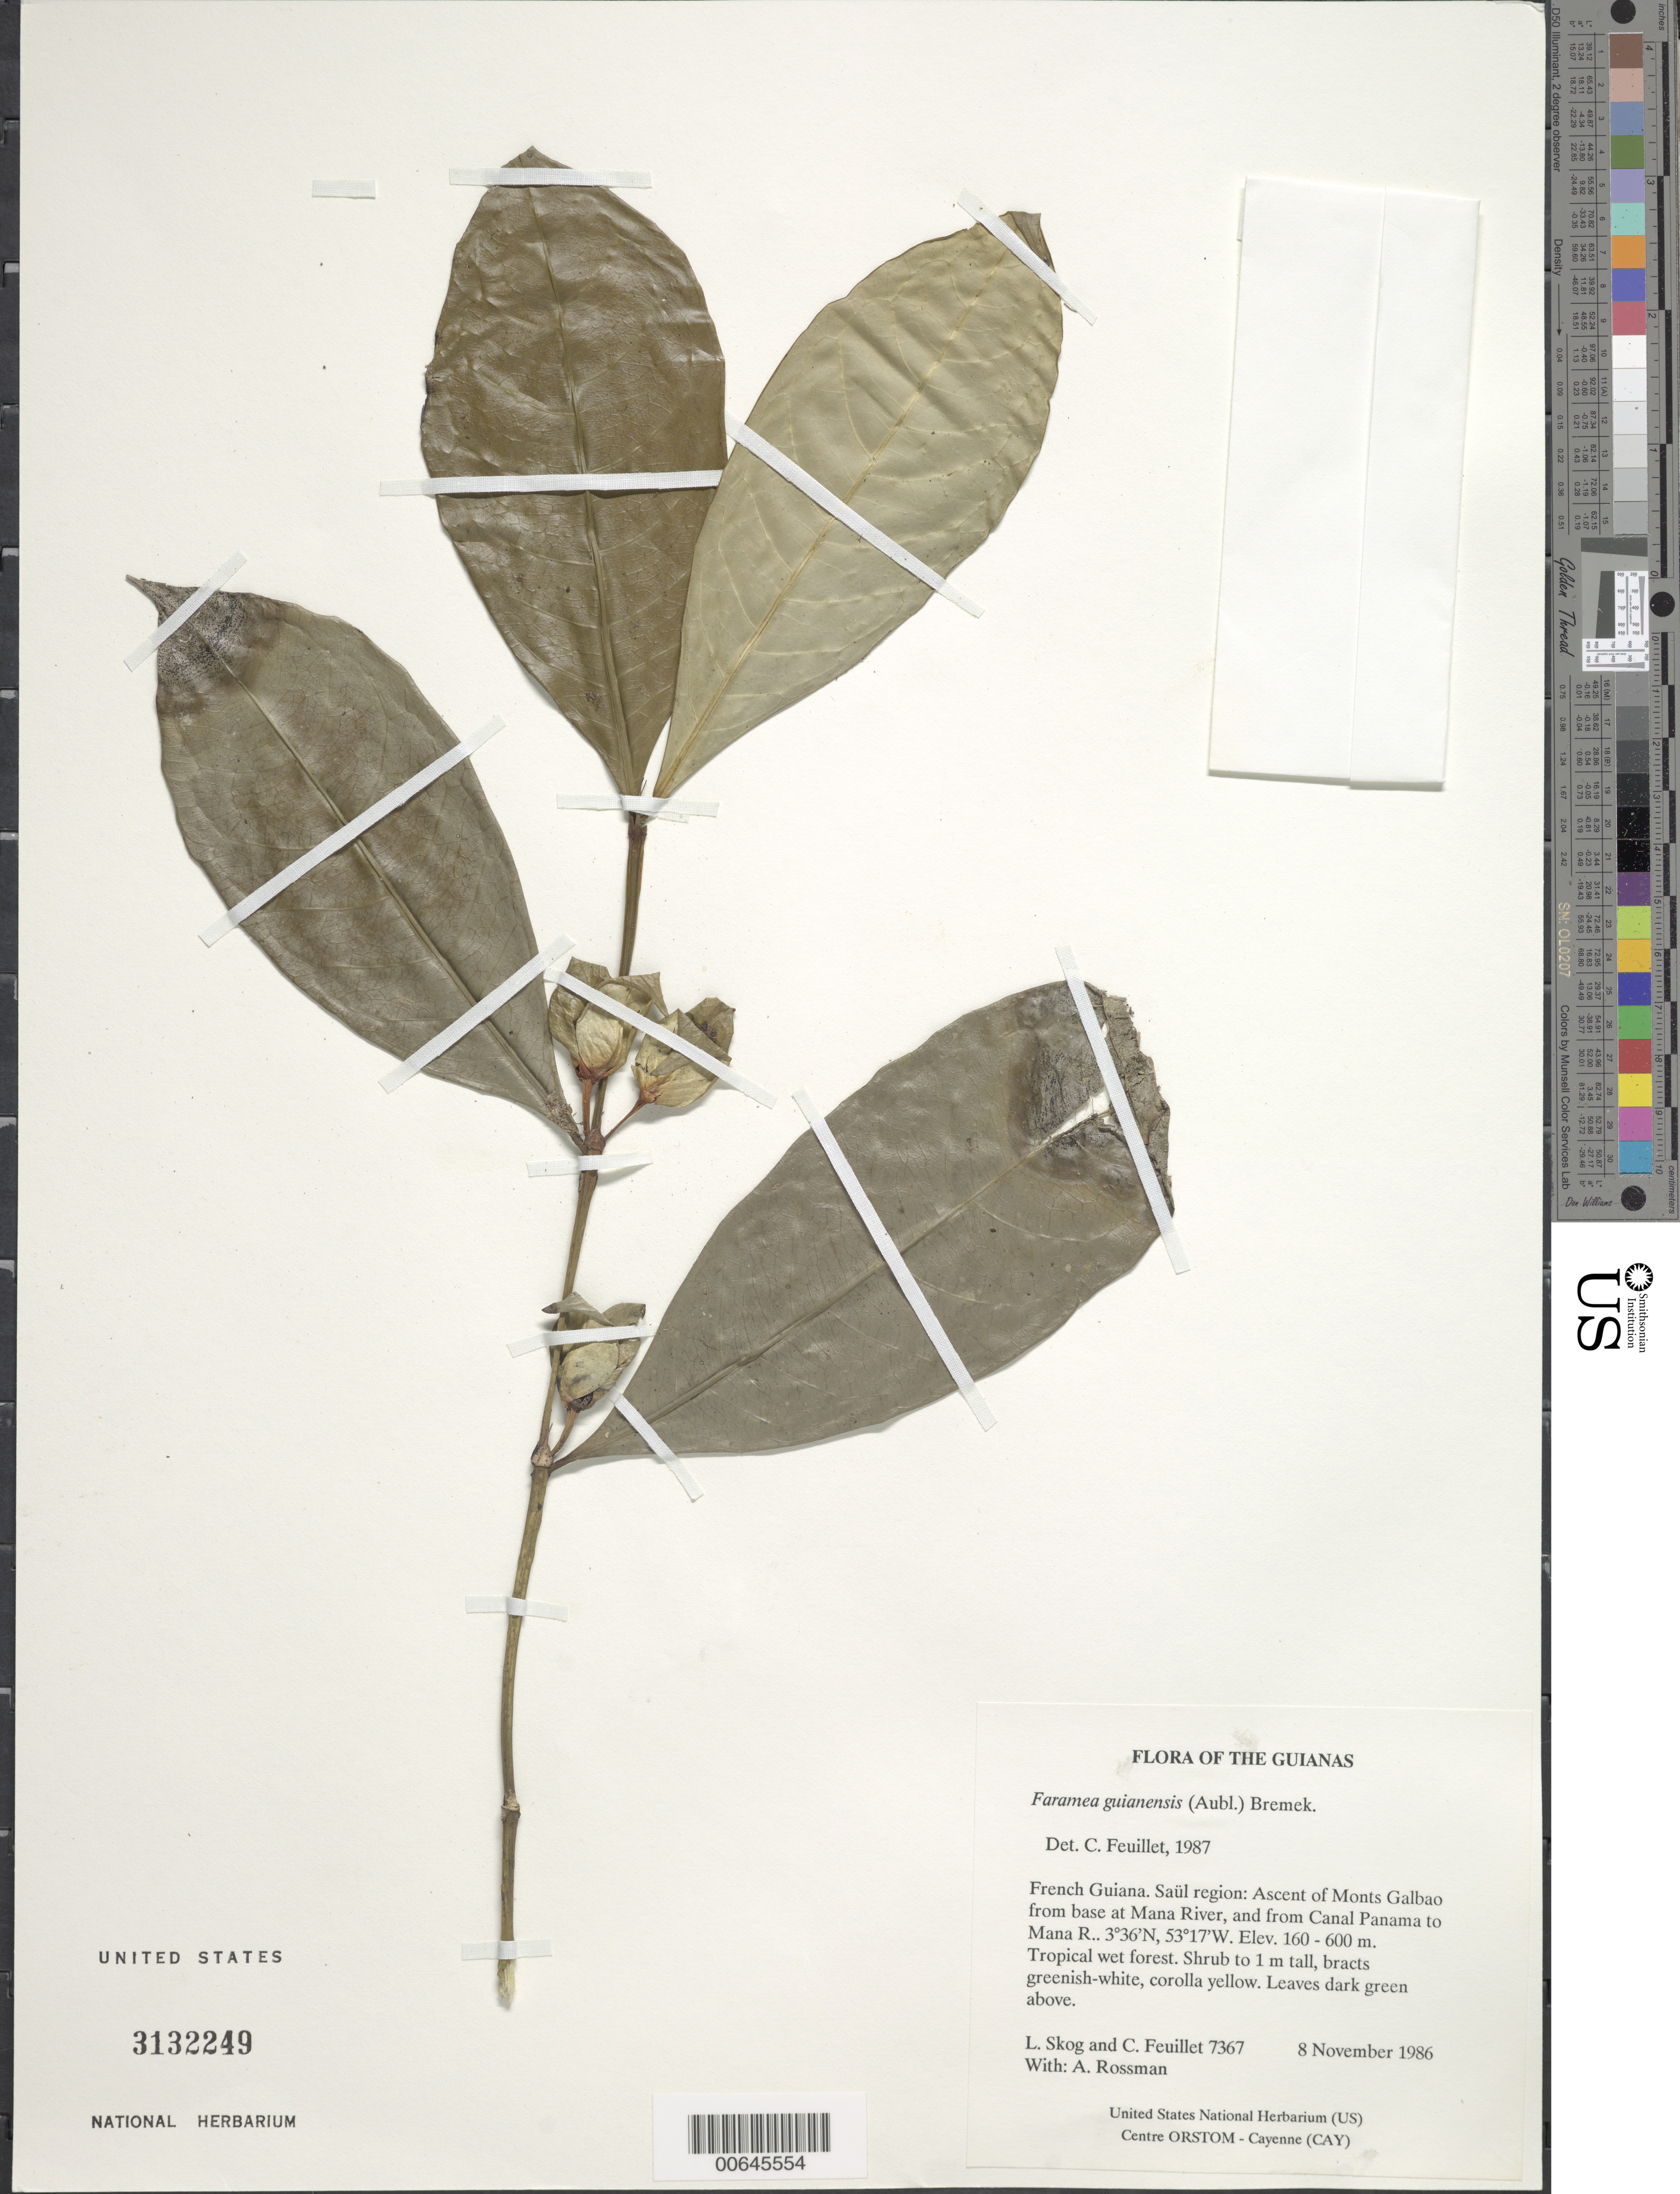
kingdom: Plantae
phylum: Tracheophyta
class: Magnoliopsida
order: Gentianales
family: Rubiaceae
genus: Faramea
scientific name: Faramea guianensis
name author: (Aubl.) Bremek.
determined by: Feuillet, C.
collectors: L. E. Skog, C. Feuillet & A. Rossman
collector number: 7367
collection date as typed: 8 November 1986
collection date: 1986-11-08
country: French Guiana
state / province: Saint-Laurent-du-Maroni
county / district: Saül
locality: Ascent of Monts Galbao from base at Mana River, and from Canal Panama to Mana R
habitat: Tropical wet forest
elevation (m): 160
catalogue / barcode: US 3132249